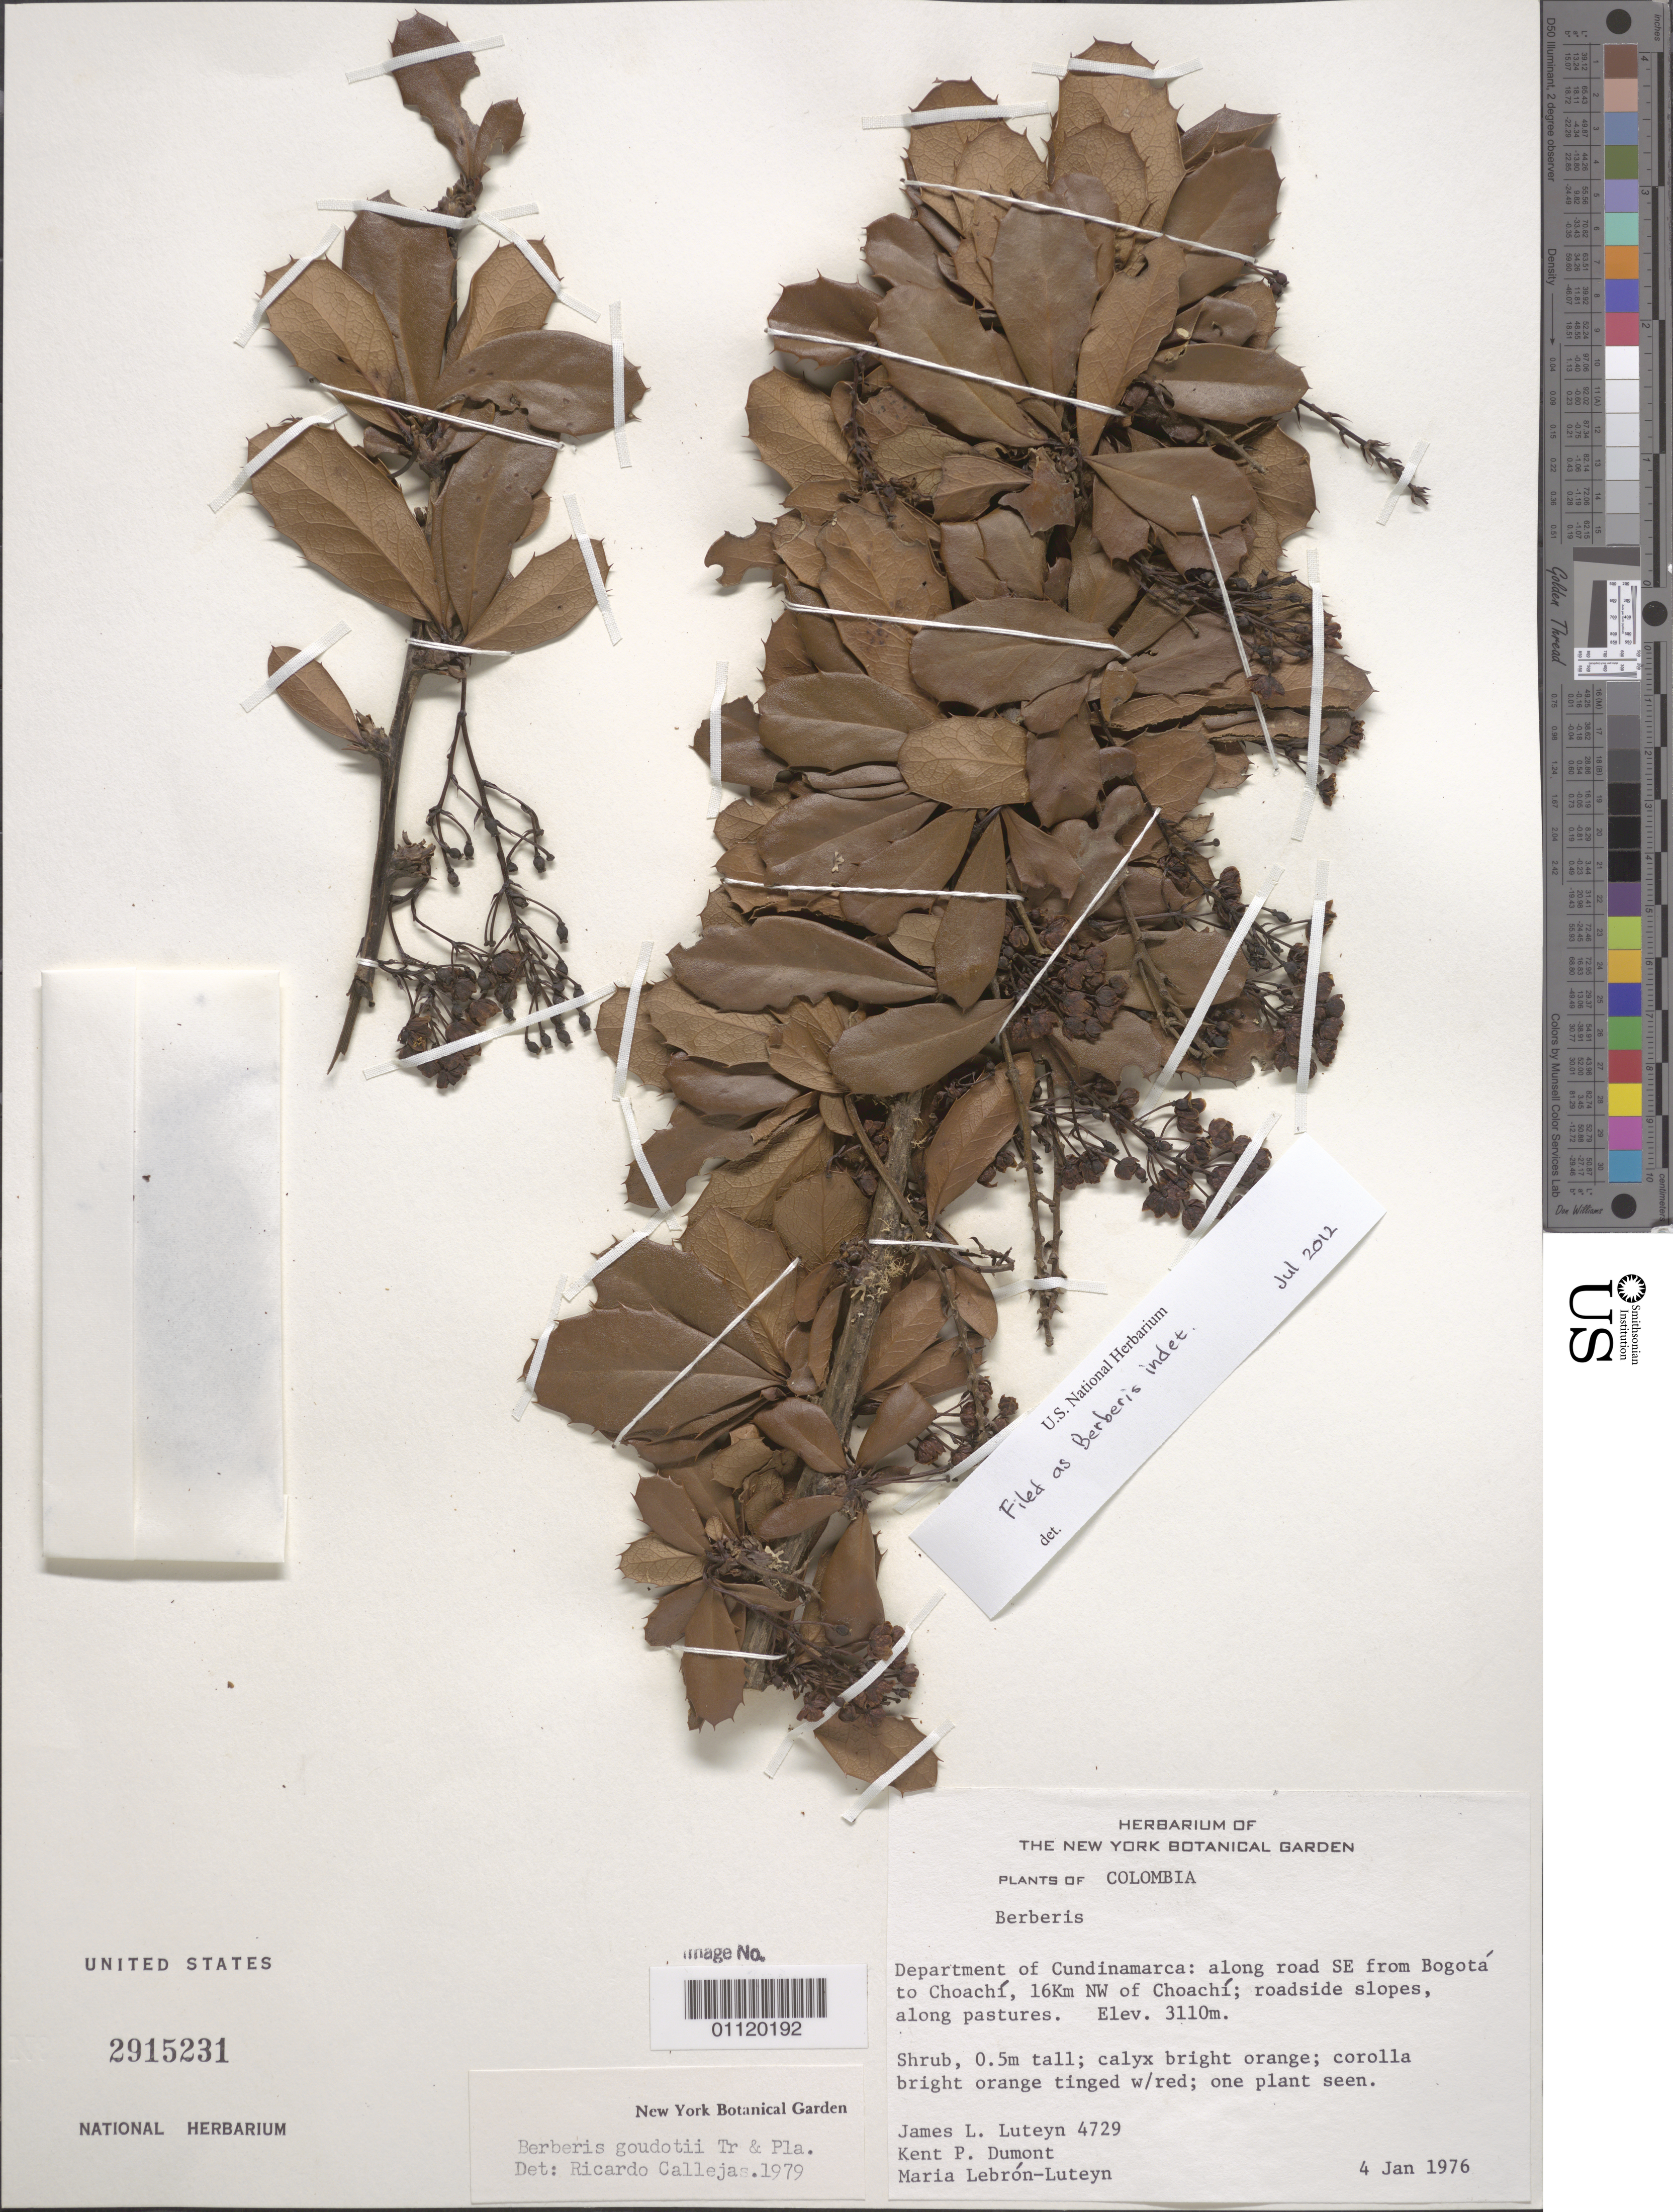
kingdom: Plantae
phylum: Tracheophyta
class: Magnoliopsida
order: Ranunculales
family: Berberidaceae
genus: Berberis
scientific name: Berberis sp.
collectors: J. L. Luteyn, K. P. Dumont & M. L. Lebrón-Luteyn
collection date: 1976-01-04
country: Colombia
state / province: Cundinamarca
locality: Along road SE from Bogotá to Choachí; roadside slopes, along pastures.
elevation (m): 3110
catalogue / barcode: US 2915231